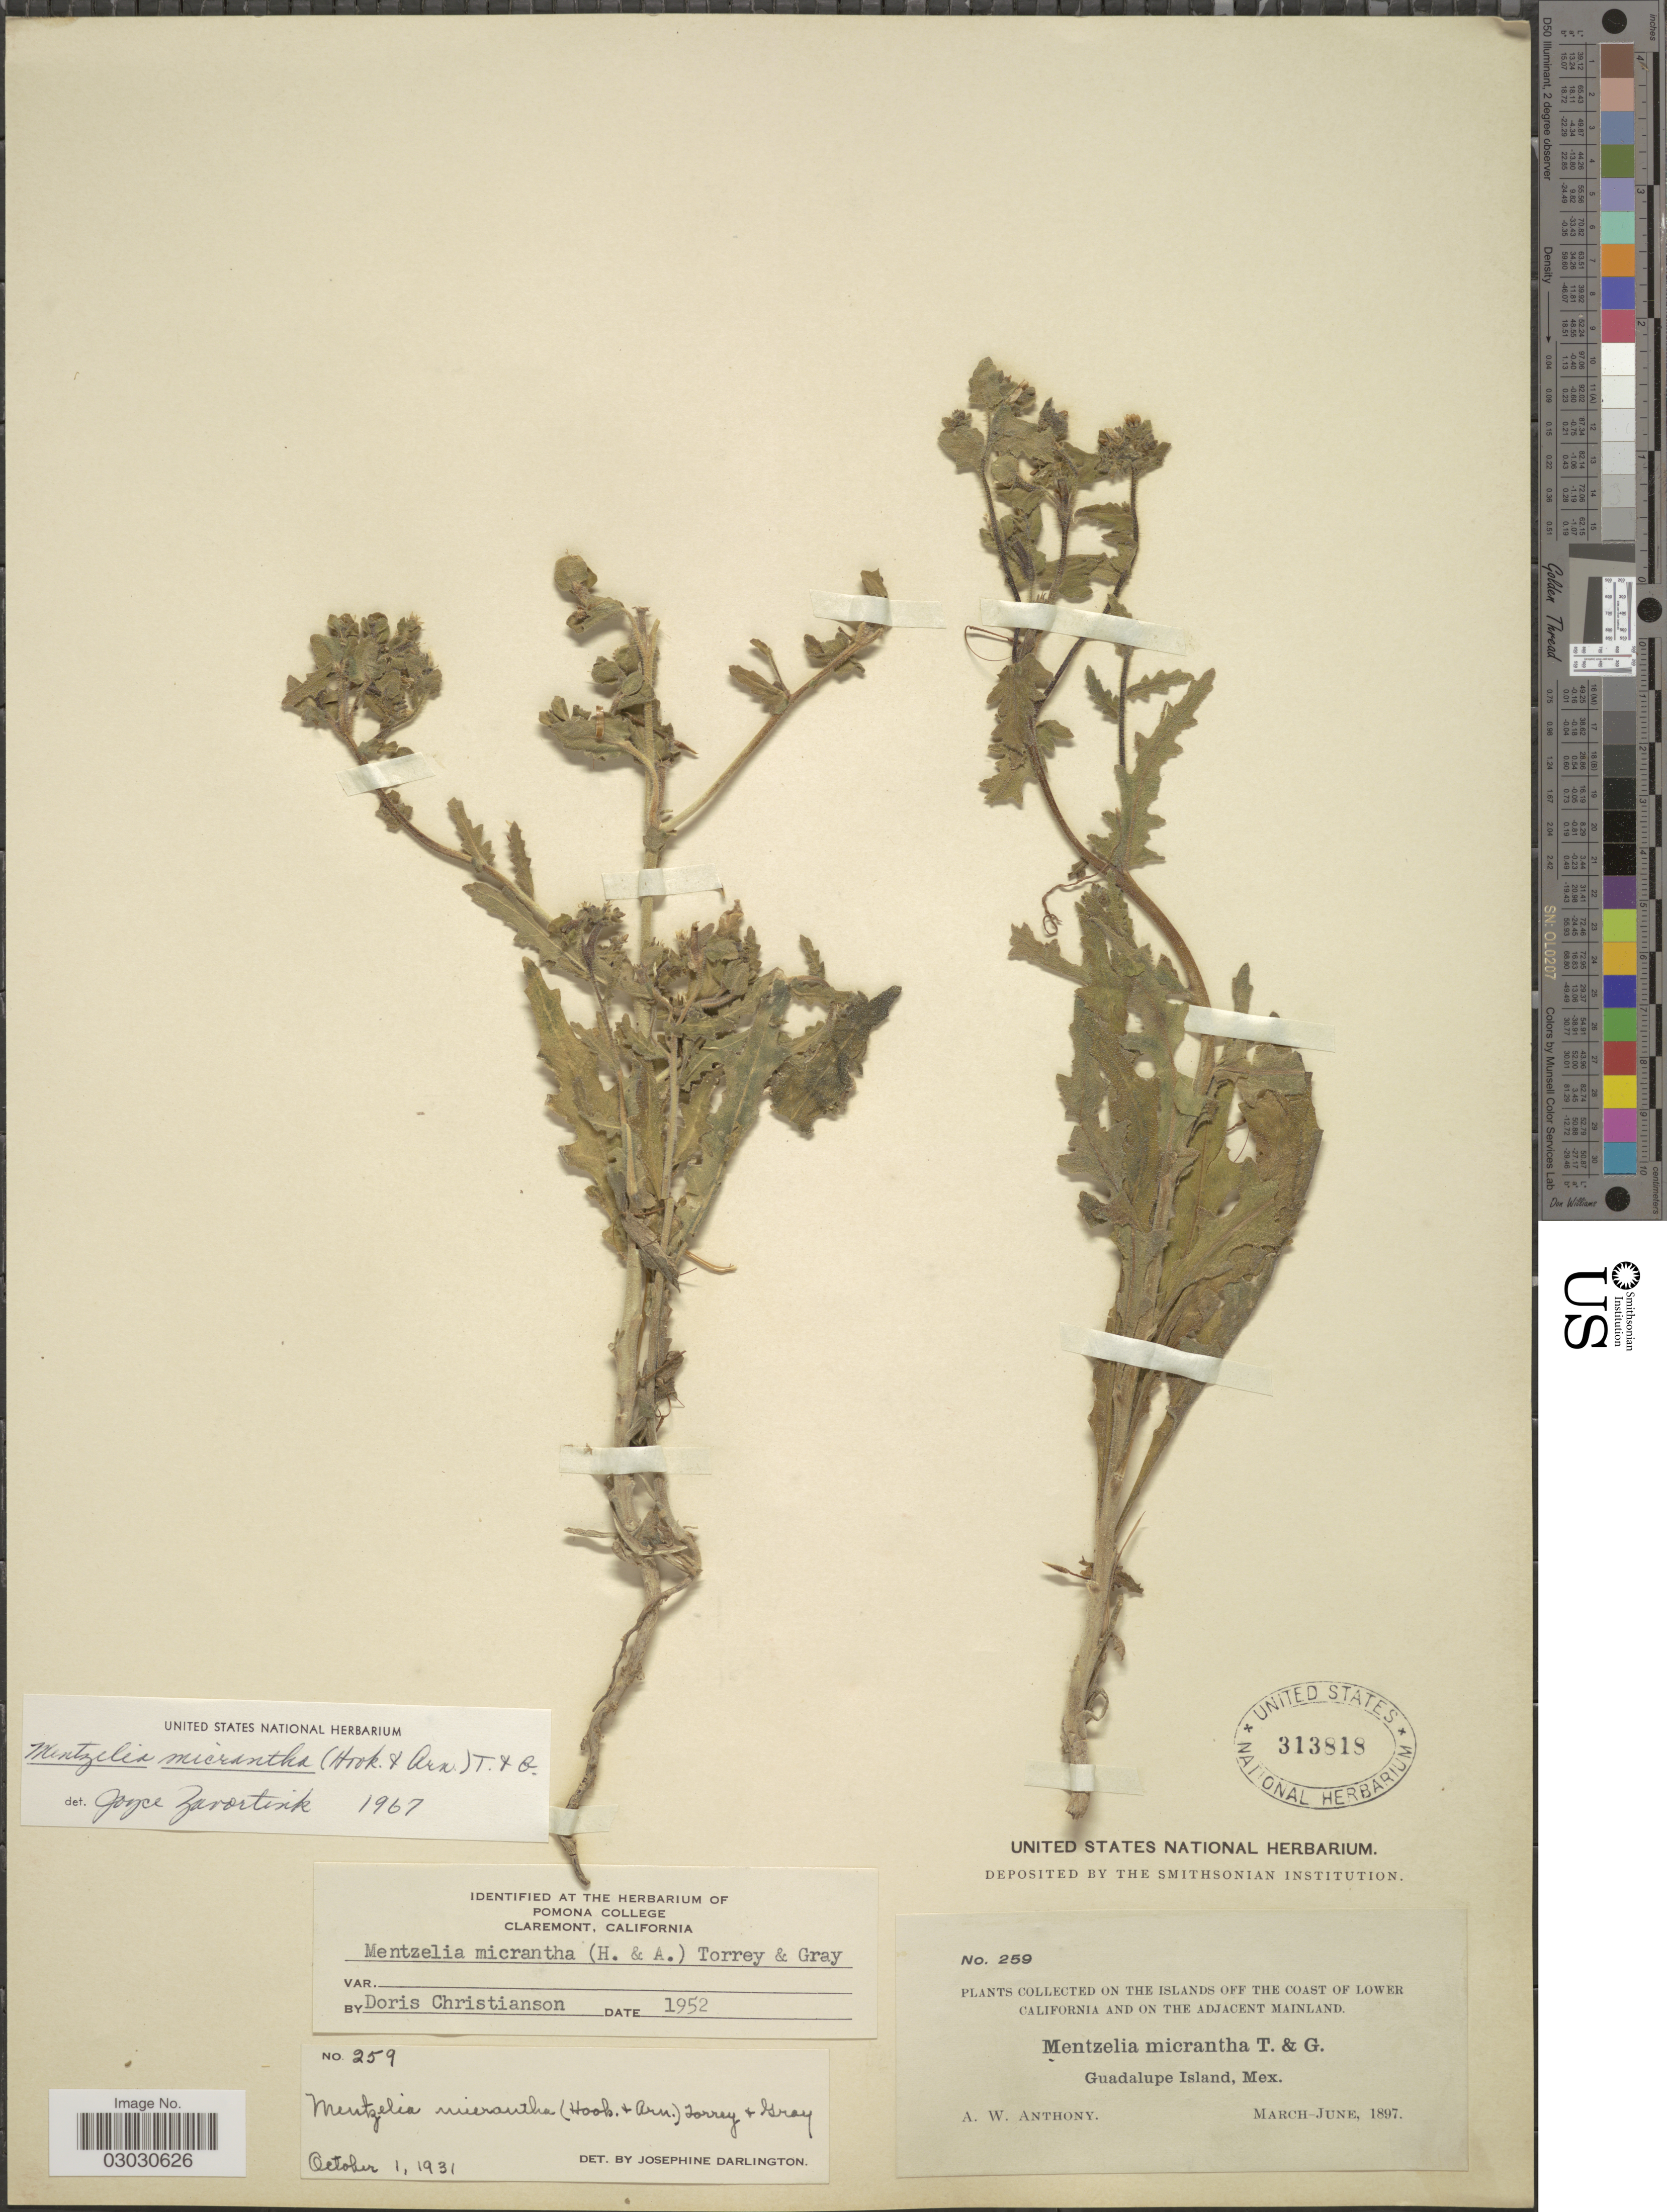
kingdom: Plantae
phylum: Tracheophyta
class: Magnoliopsida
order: Cornales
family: Loasaceae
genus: Mentzelia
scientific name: Mentzelia micrantha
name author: (Hook.) Torr. & A. Gray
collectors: A. W. Anthony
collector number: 259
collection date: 1897-03/1897-06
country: Mexico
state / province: Baja California Norte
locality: On the islands off the coast of Lower California and on the adjacent mainland. Guadalupe Island.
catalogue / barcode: US 313818